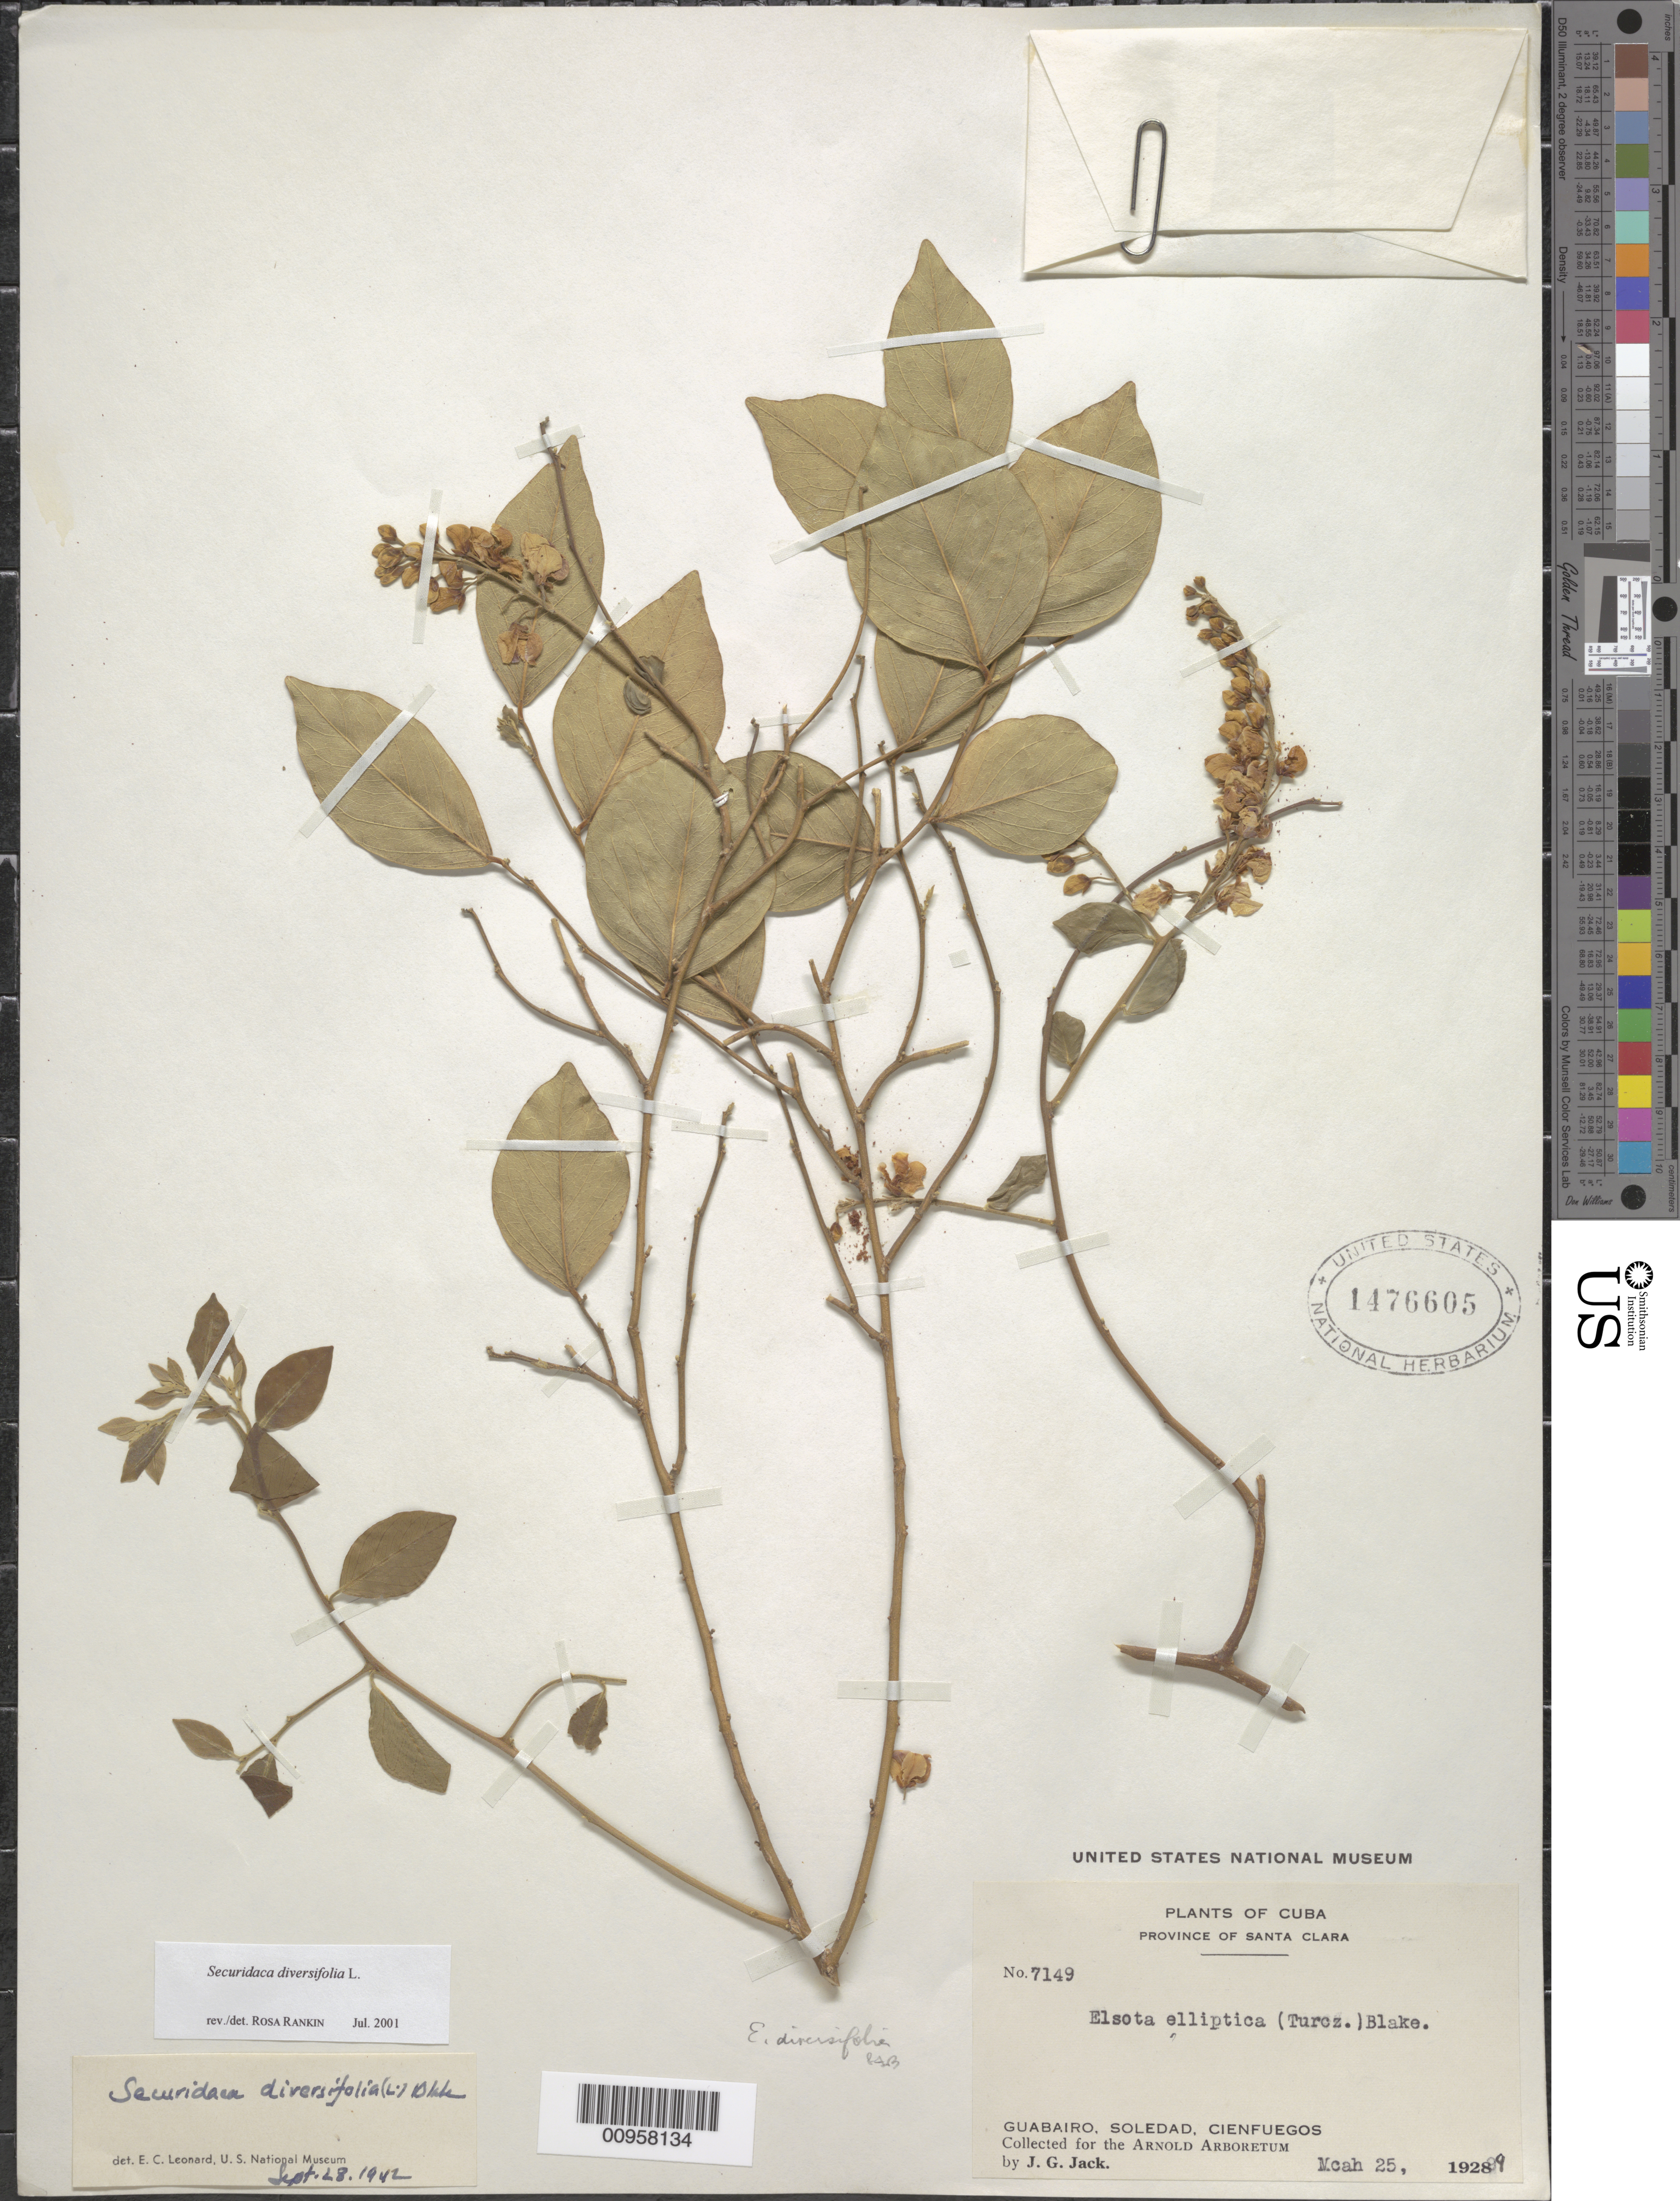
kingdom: Plantae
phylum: Tracheophyta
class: Magnoliopsida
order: Fabales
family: Polygalaceae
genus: Securidaca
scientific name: Securidaca diversifolia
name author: (L.) S.F. Blake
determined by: Rankin Rodriguez, Rosa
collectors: J. G. Jack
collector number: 7149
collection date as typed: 25 Mar 1929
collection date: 1929-03-25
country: Cuba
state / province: Cienfuegos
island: Cuba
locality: Guabairo, Soledad, Cienfuegos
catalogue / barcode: US 1476605